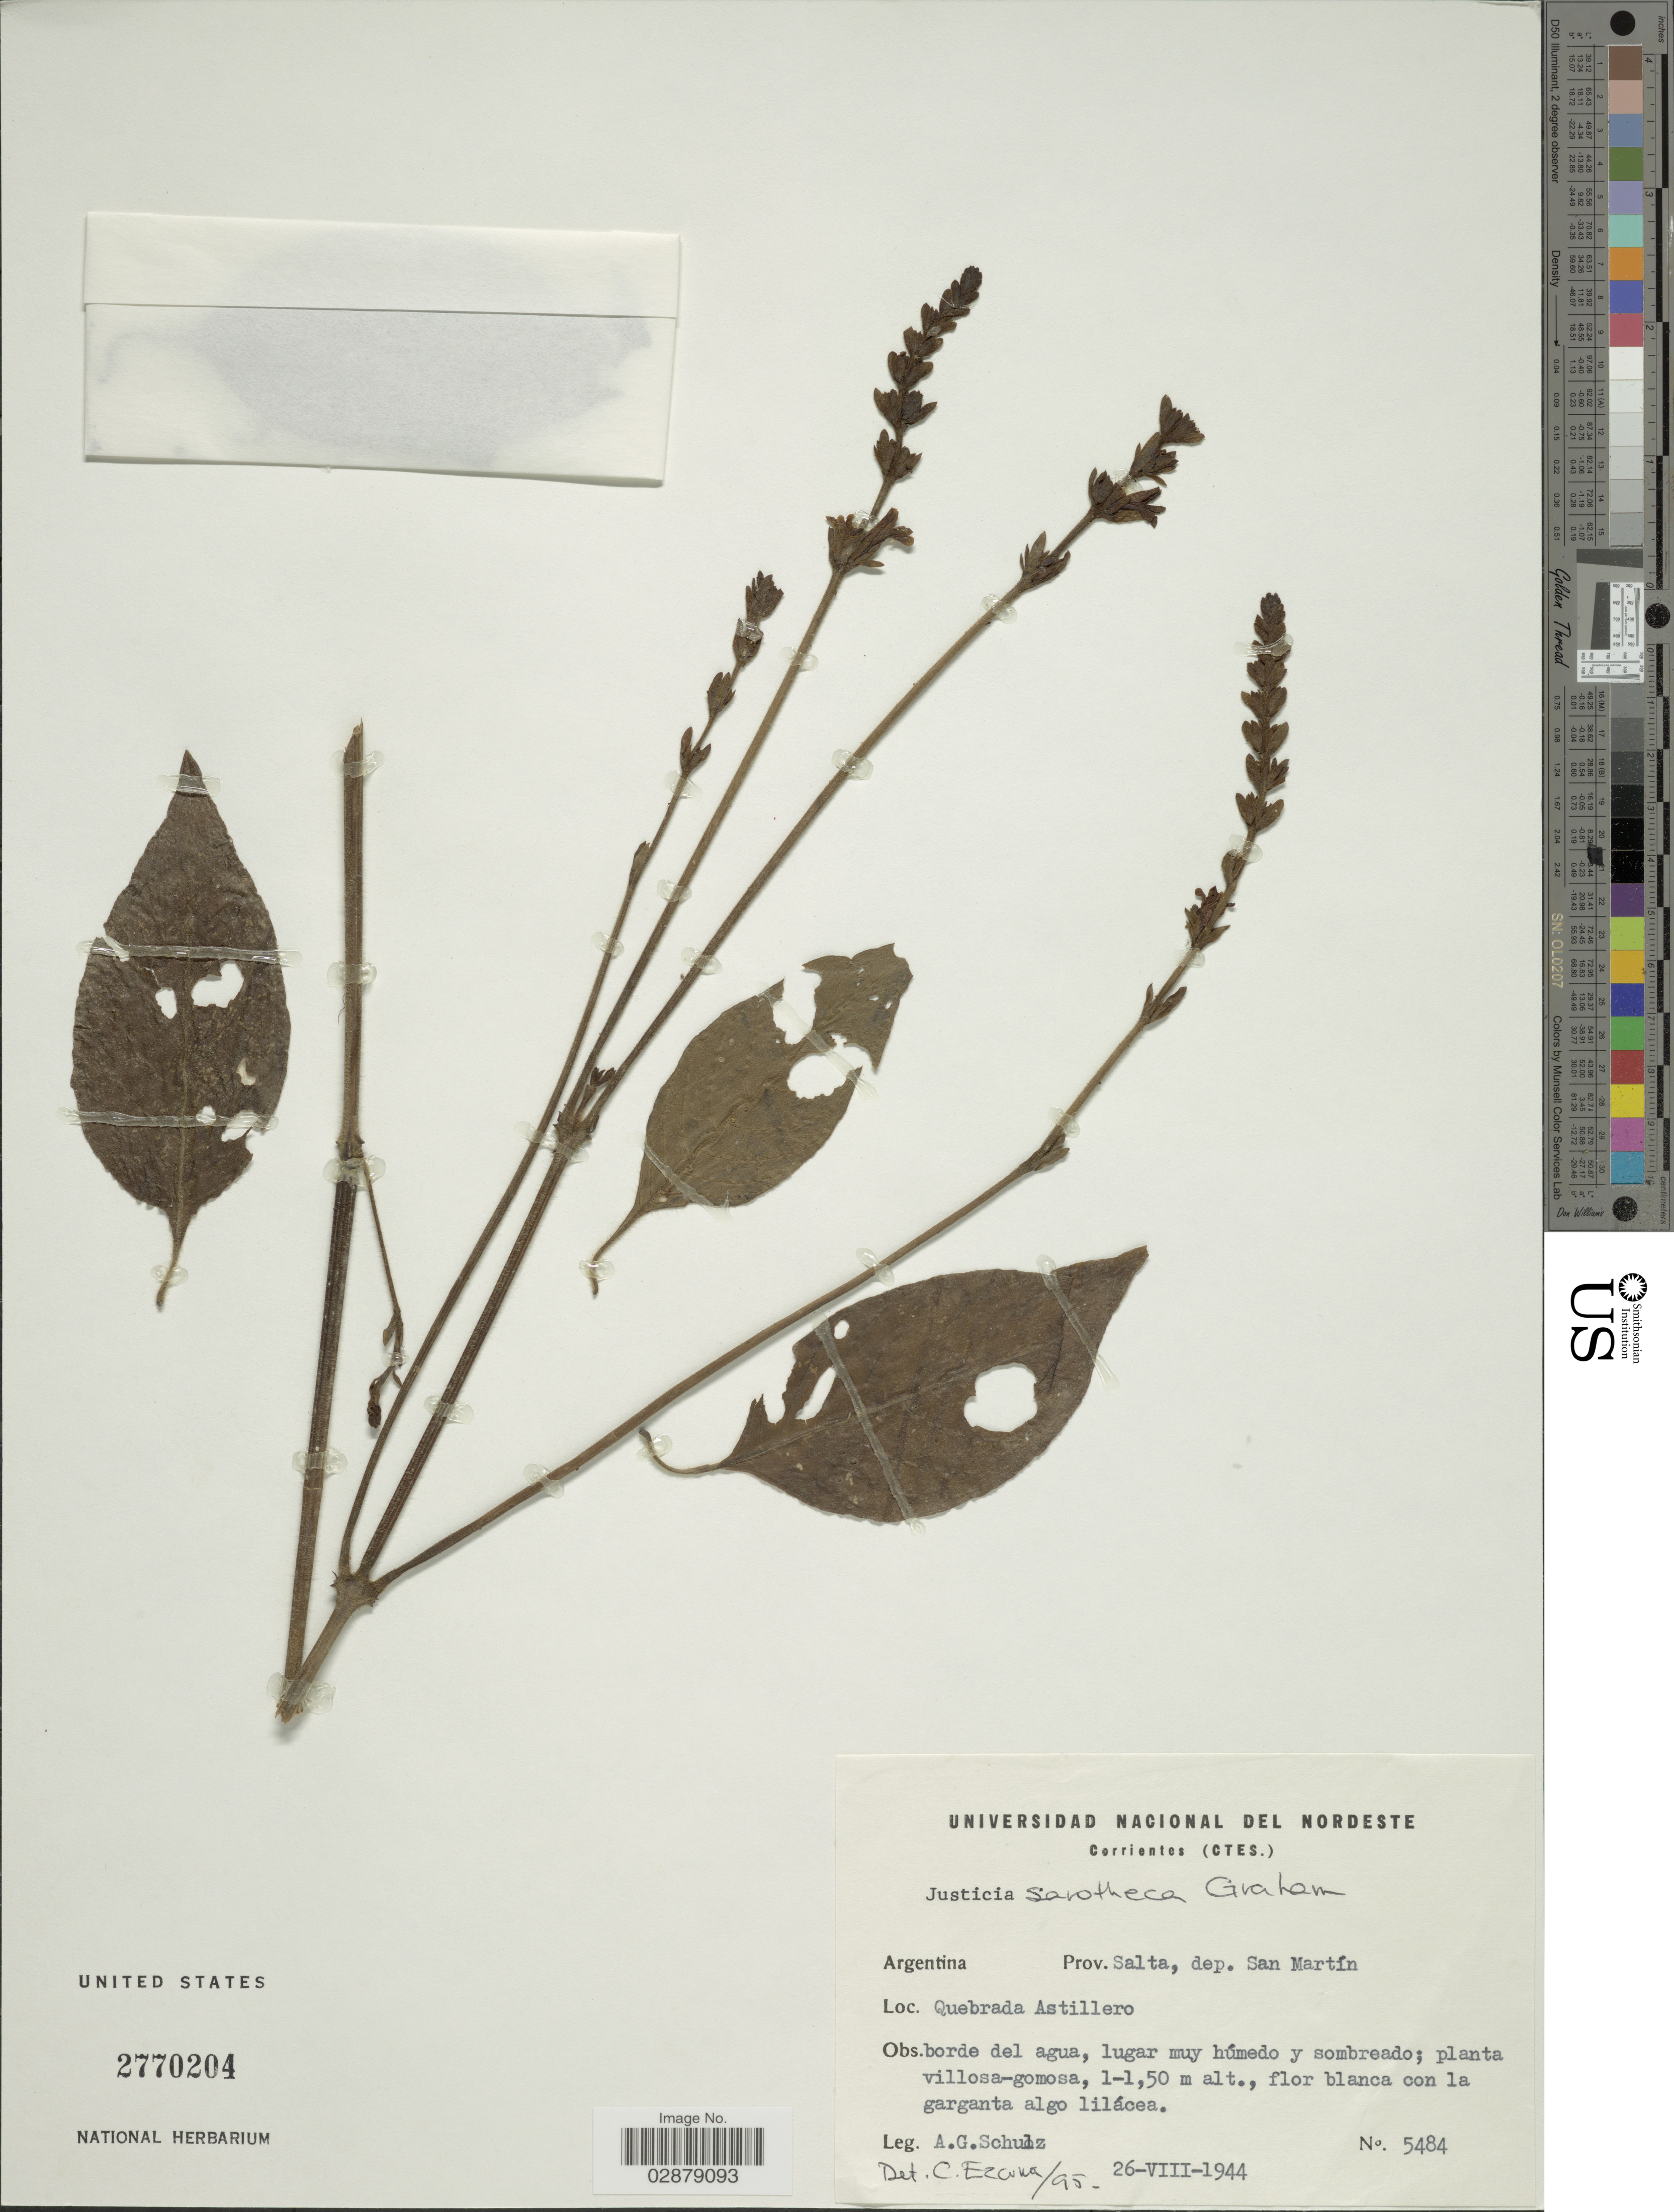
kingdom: Plantae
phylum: Tracheophyta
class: Magnoliopsida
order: Lamiales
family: Acanthaceae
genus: Justicia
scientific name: Justicia glutinosa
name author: (Bremek.) V.A.W. Graham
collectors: A. G. Schulz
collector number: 5484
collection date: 1944-08-26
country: Argentina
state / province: Salta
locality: Dep. San Martín. Quebrada Astillero.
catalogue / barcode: US 2770204